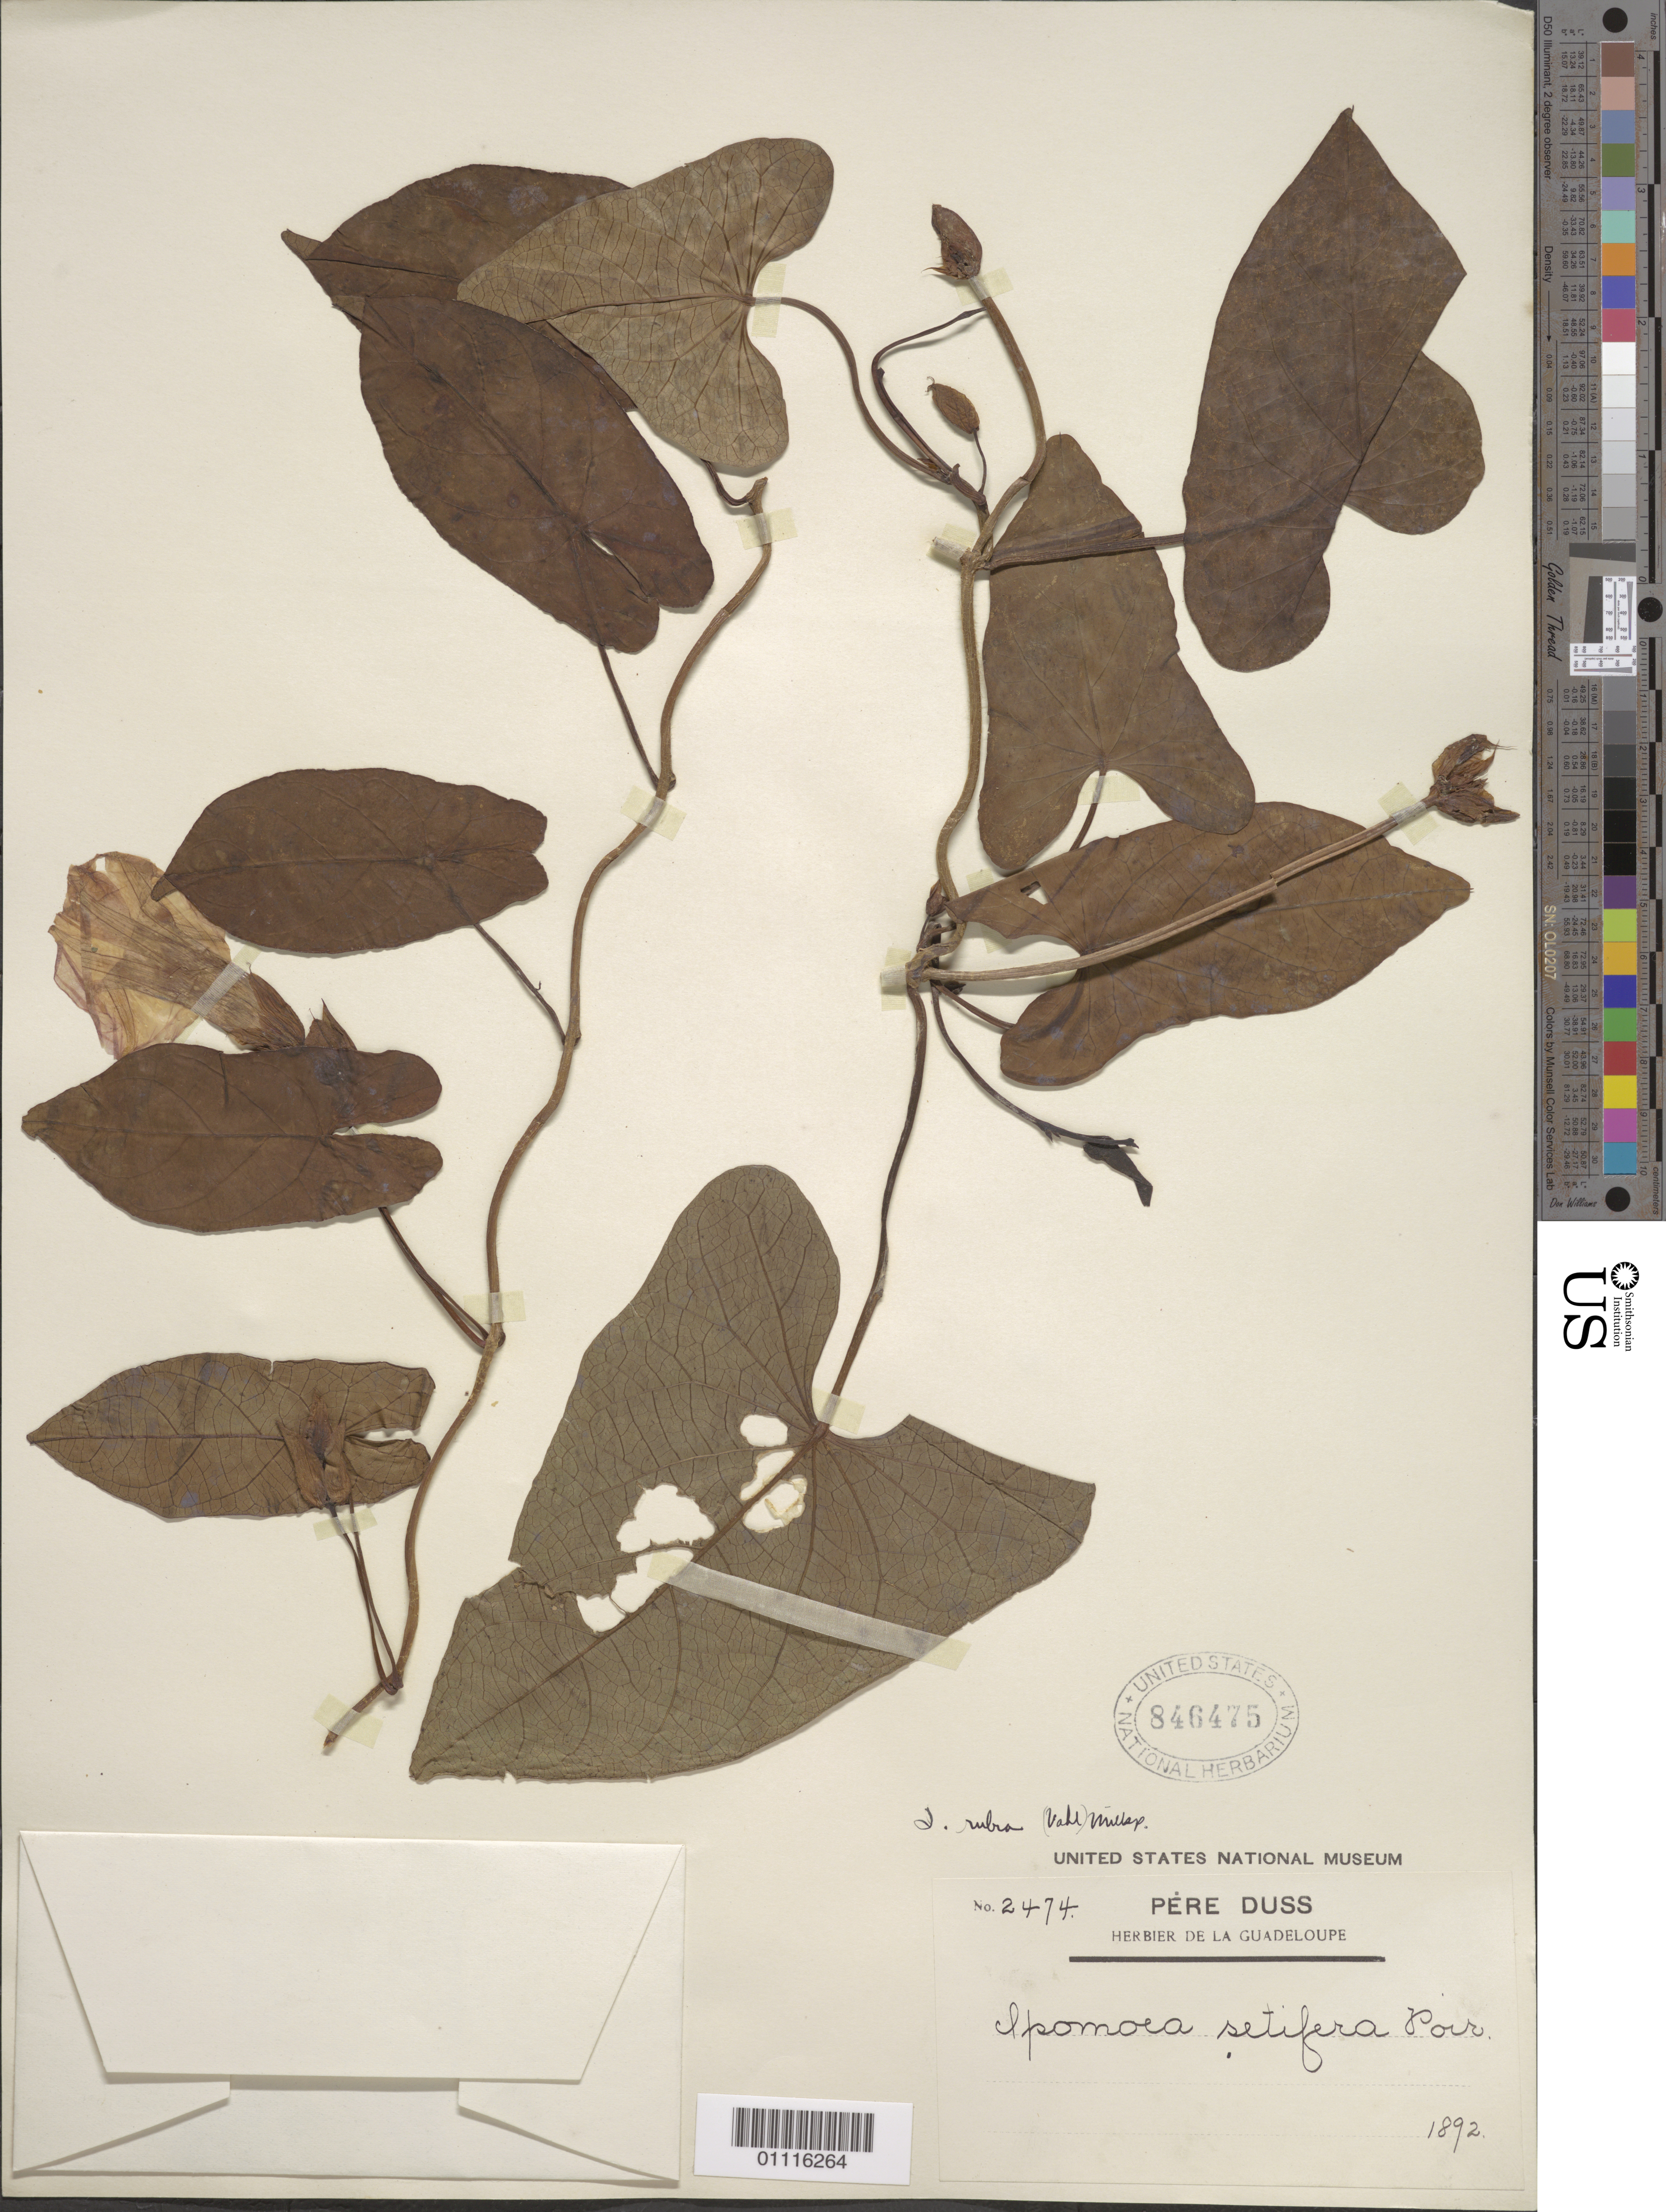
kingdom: Plantae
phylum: Tracheophyta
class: Magnoliopsida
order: Solanales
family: Convolvulaceae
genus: Ipomoea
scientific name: Ipomoea setifera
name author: Poir.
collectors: Père Duss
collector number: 2474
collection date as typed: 1892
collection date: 1892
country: Guadeloupe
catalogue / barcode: US 846475